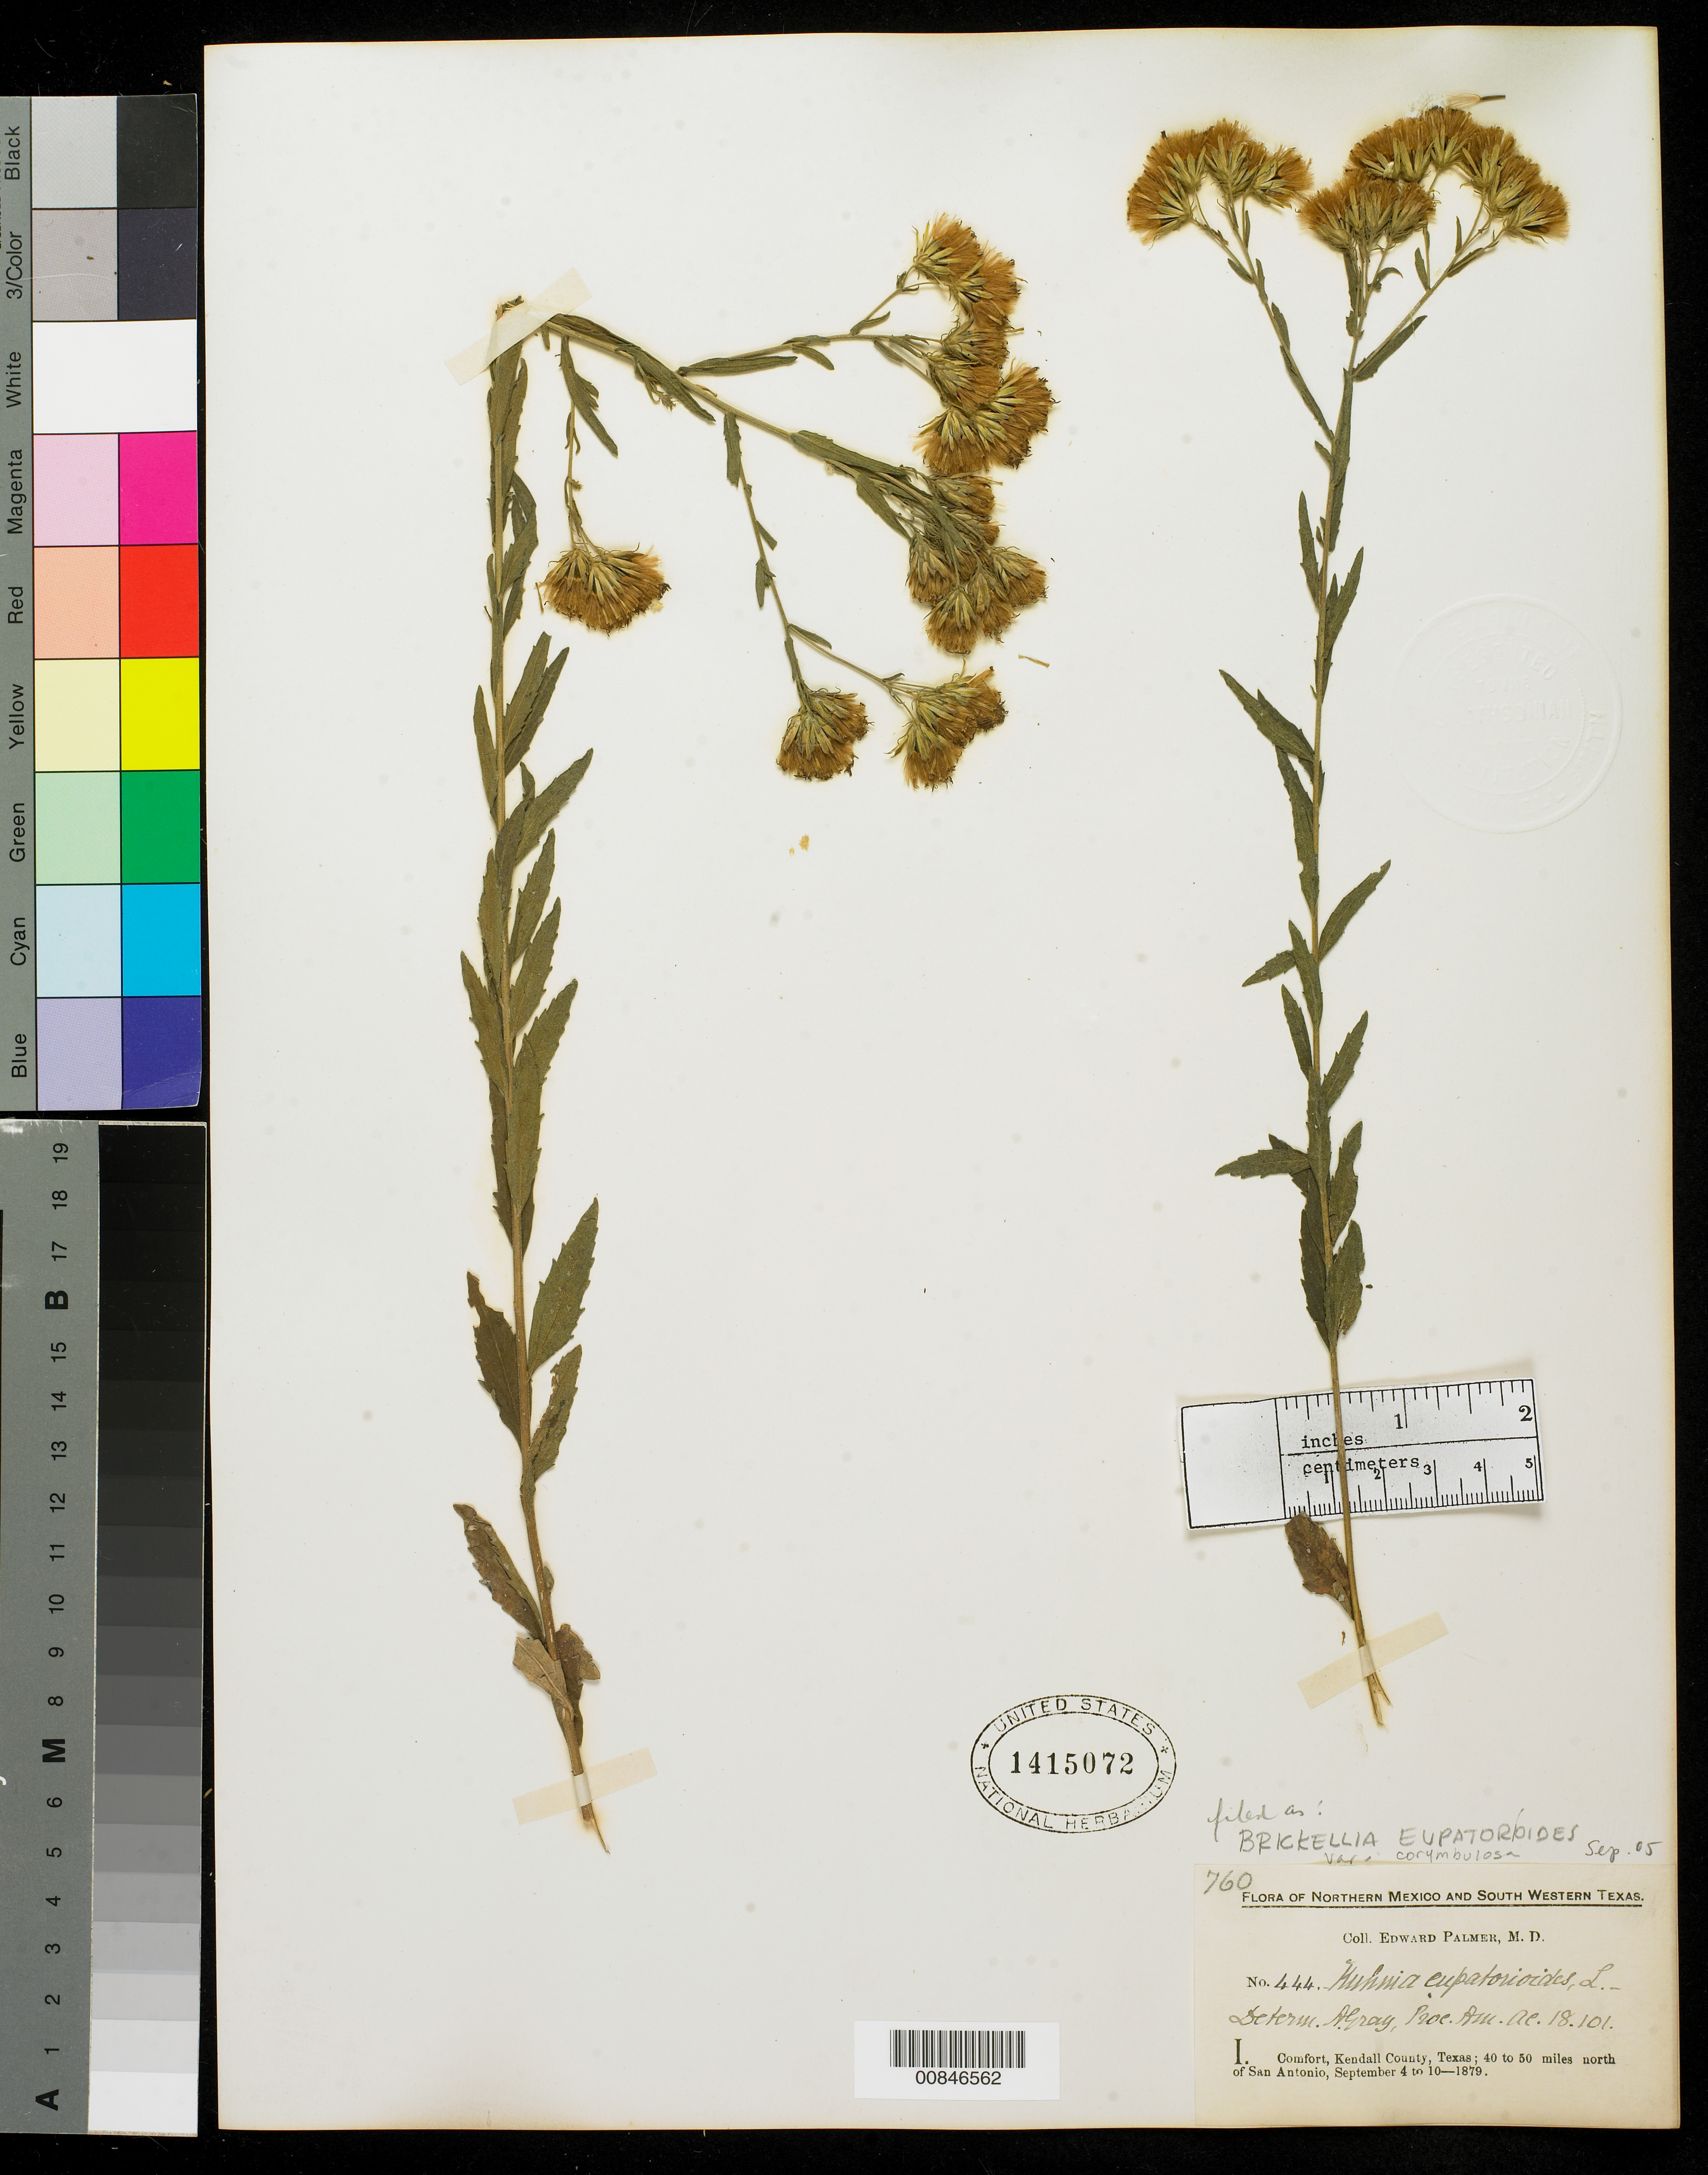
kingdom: Plantae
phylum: Tracheophyta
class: Magnoliopsida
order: Asterales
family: Asteraceae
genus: Brickellia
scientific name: Brickellia eupatorioides var. corymbulosa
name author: (Torr. & A. Gray) Shinners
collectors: E. Palmer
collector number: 444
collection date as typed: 04 Sep 1879 to 10 Sep 1879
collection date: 1879-09-04/1879-09-10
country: United States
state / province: Texas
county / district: Kendall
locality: I. Comfort, Kendall County, Texas; 40 to 50 miles north of San Antonio.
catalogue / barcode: US 1415072